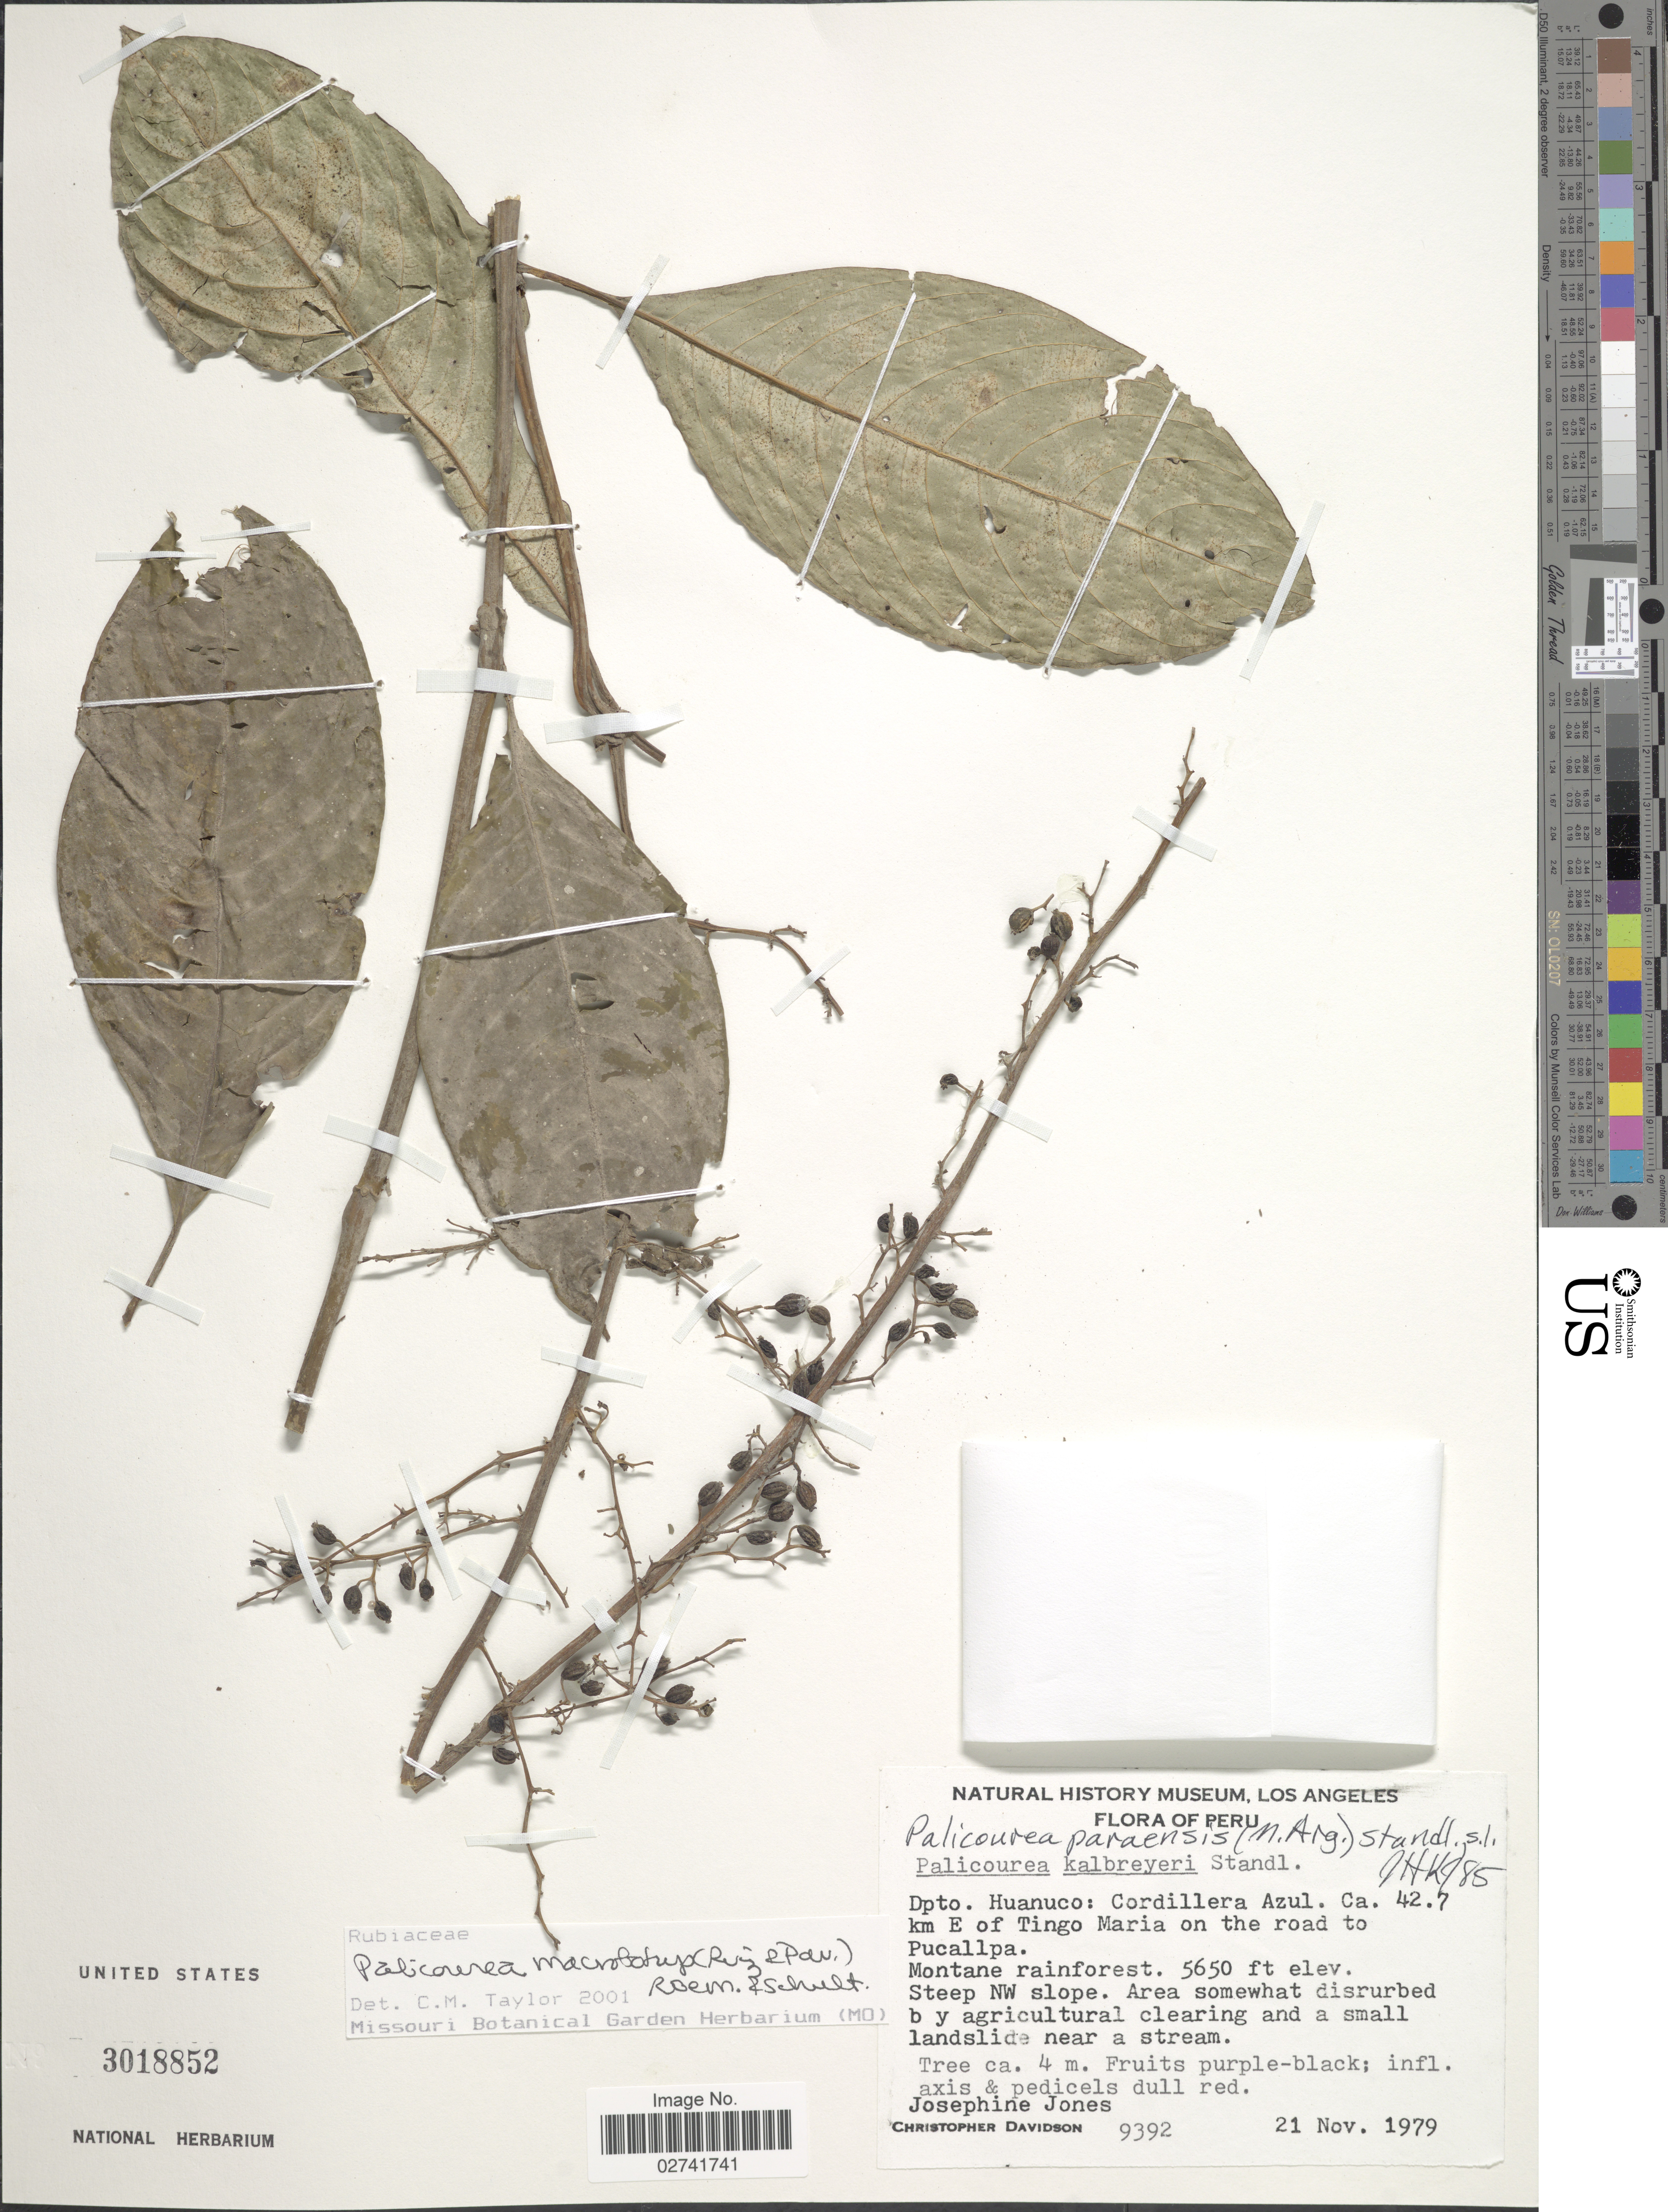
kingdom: Plantae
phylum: Tracheophyta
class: Magnoliopsida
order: Gentianales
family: Rubiaceae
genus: Palicourea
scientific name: Palicourea macrobotrys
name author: (Ruiz & Pav.) Schult.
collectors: J. Jones & C. Davidson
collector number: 9392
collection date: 1979-11-21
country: Peru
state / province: Huánuco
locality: Depto. Huanuco: Cordillera Azul. Ca. 42.7 km E of Tingo Maria on the road to Puncallpa.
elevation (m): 1722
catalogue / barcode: US 3018852